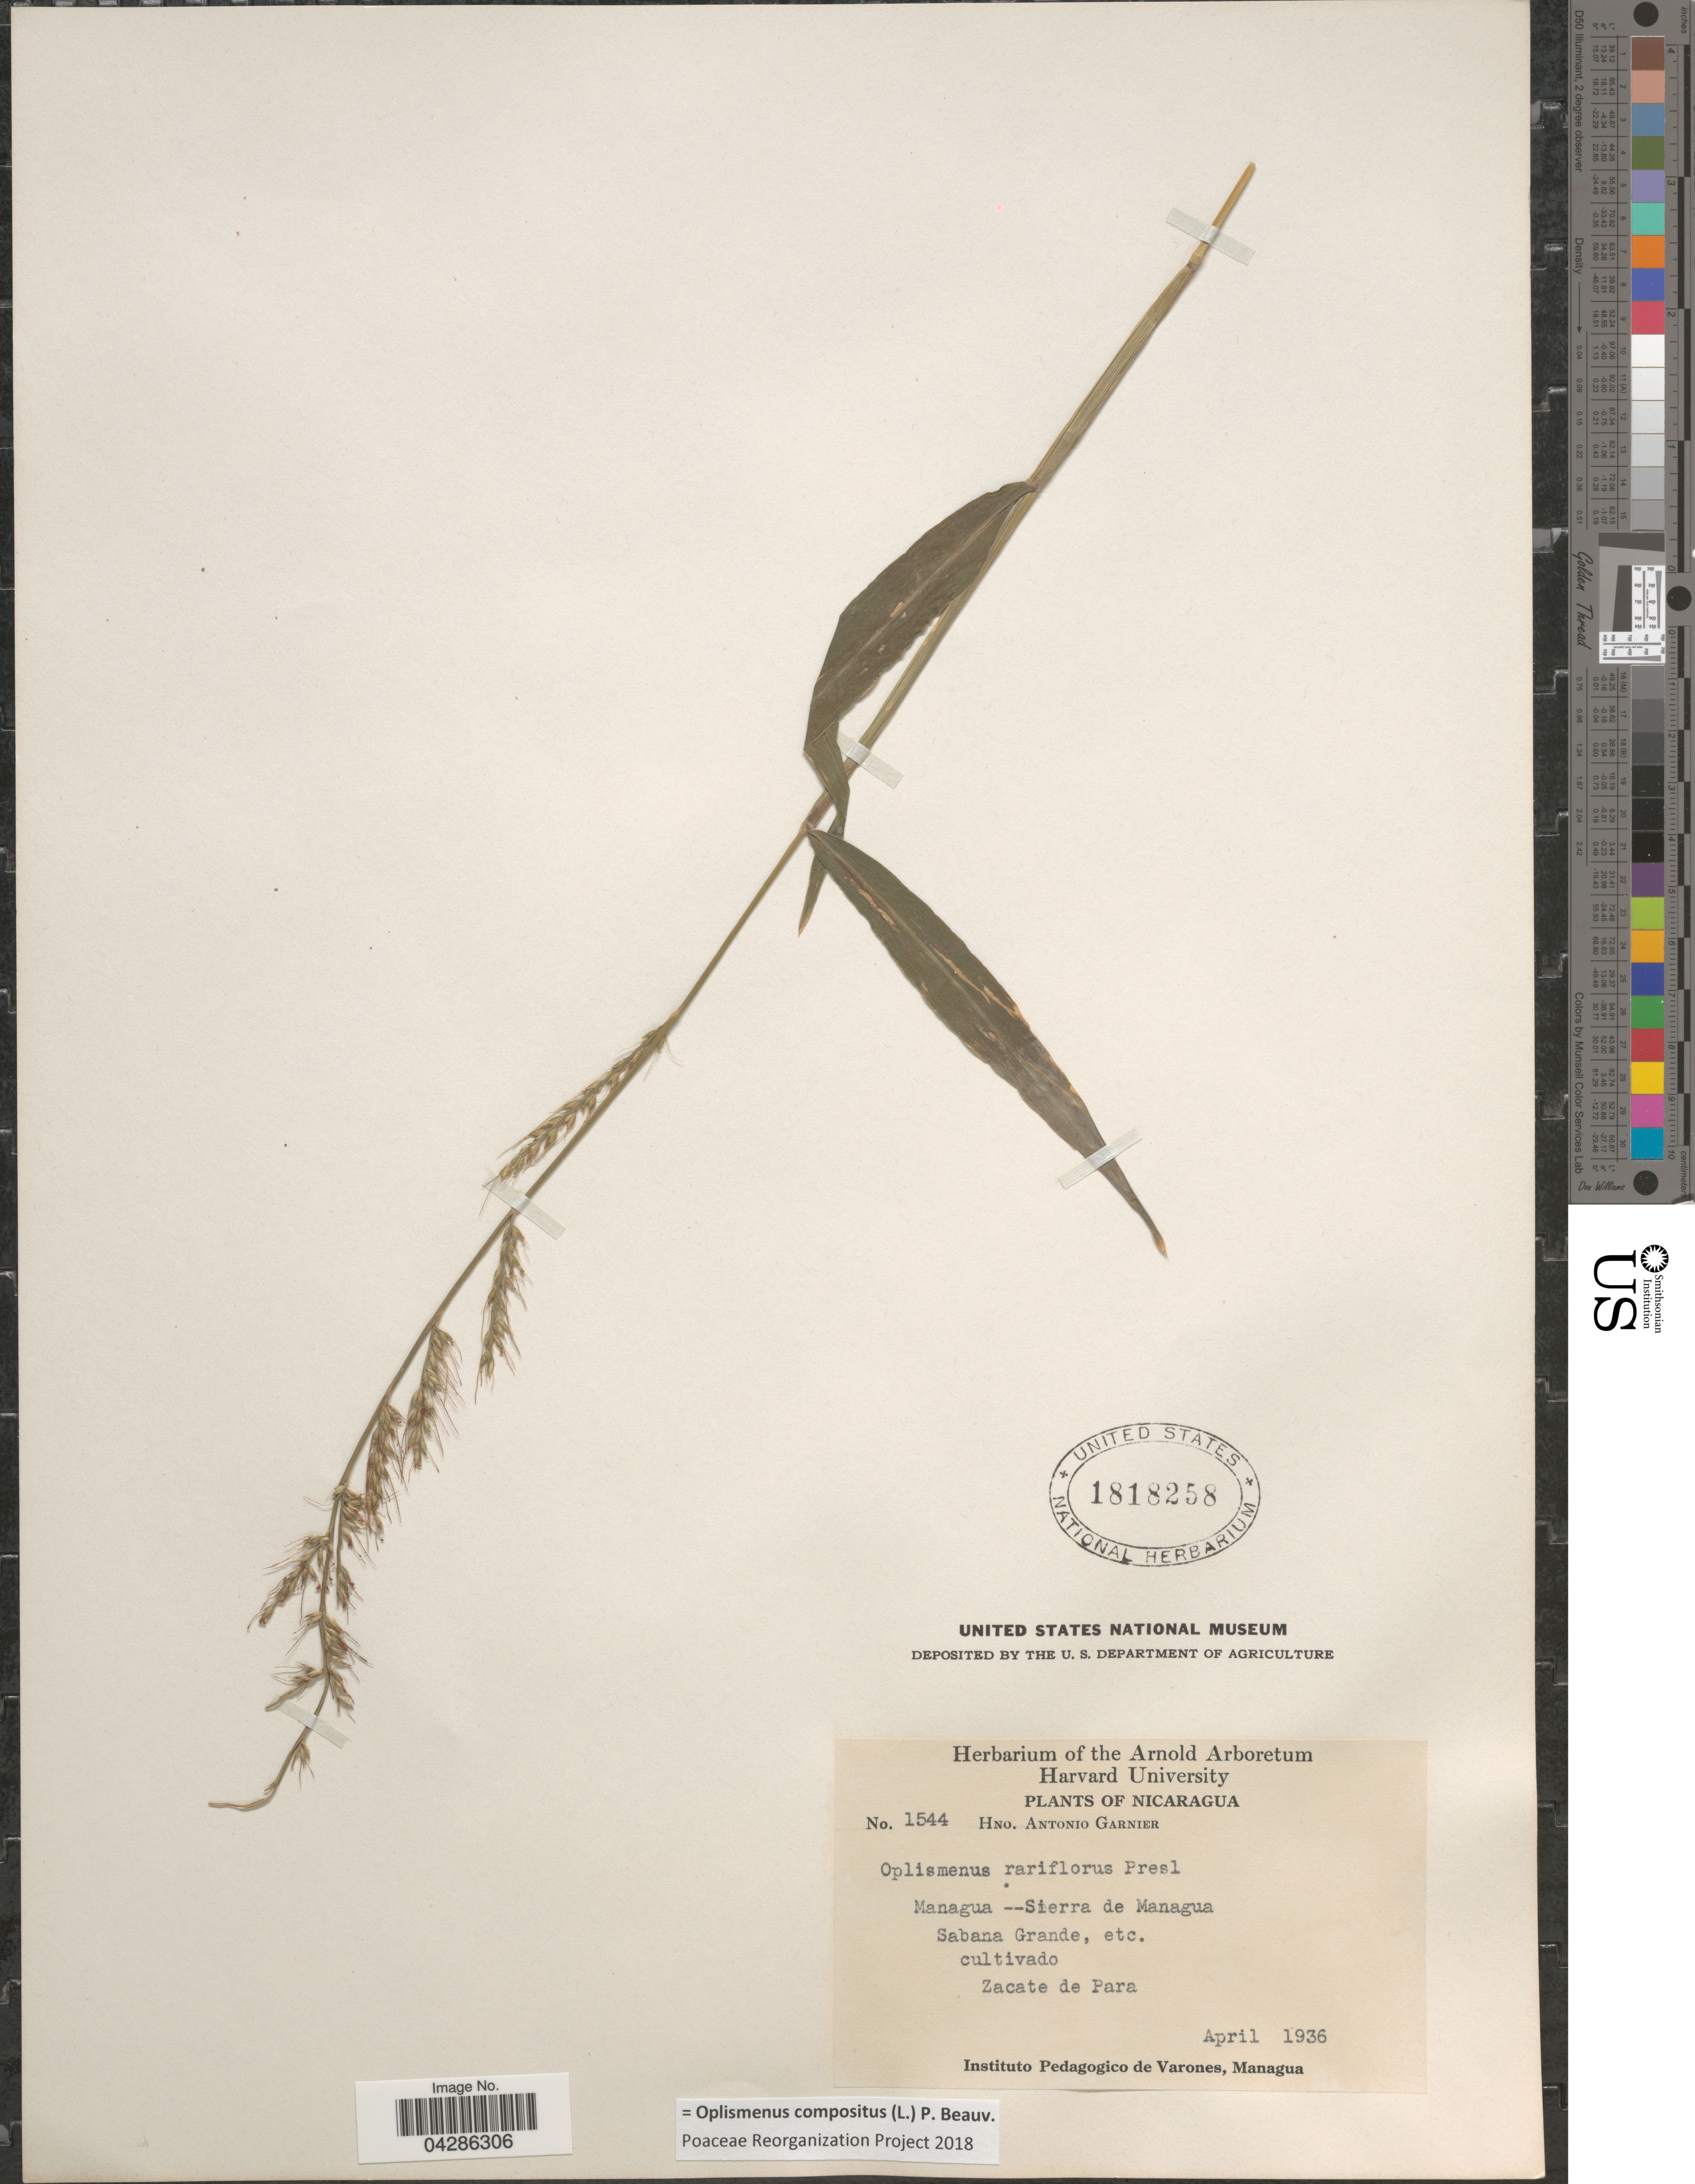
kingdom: Plantae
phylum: Tracheophyta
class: Liliopsida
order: Poales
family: Poaceae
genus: Oplismenus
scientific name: Oplismenus compositus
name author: (L.) P. Beauv.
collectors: Bro. A. Garnier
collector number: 1544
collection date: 1936-04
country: Nicaragua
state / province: Managua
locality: Sierra de Managua. Sabana Grande, etc. Cultivado Zacate de Para.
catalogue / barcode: US 1818258